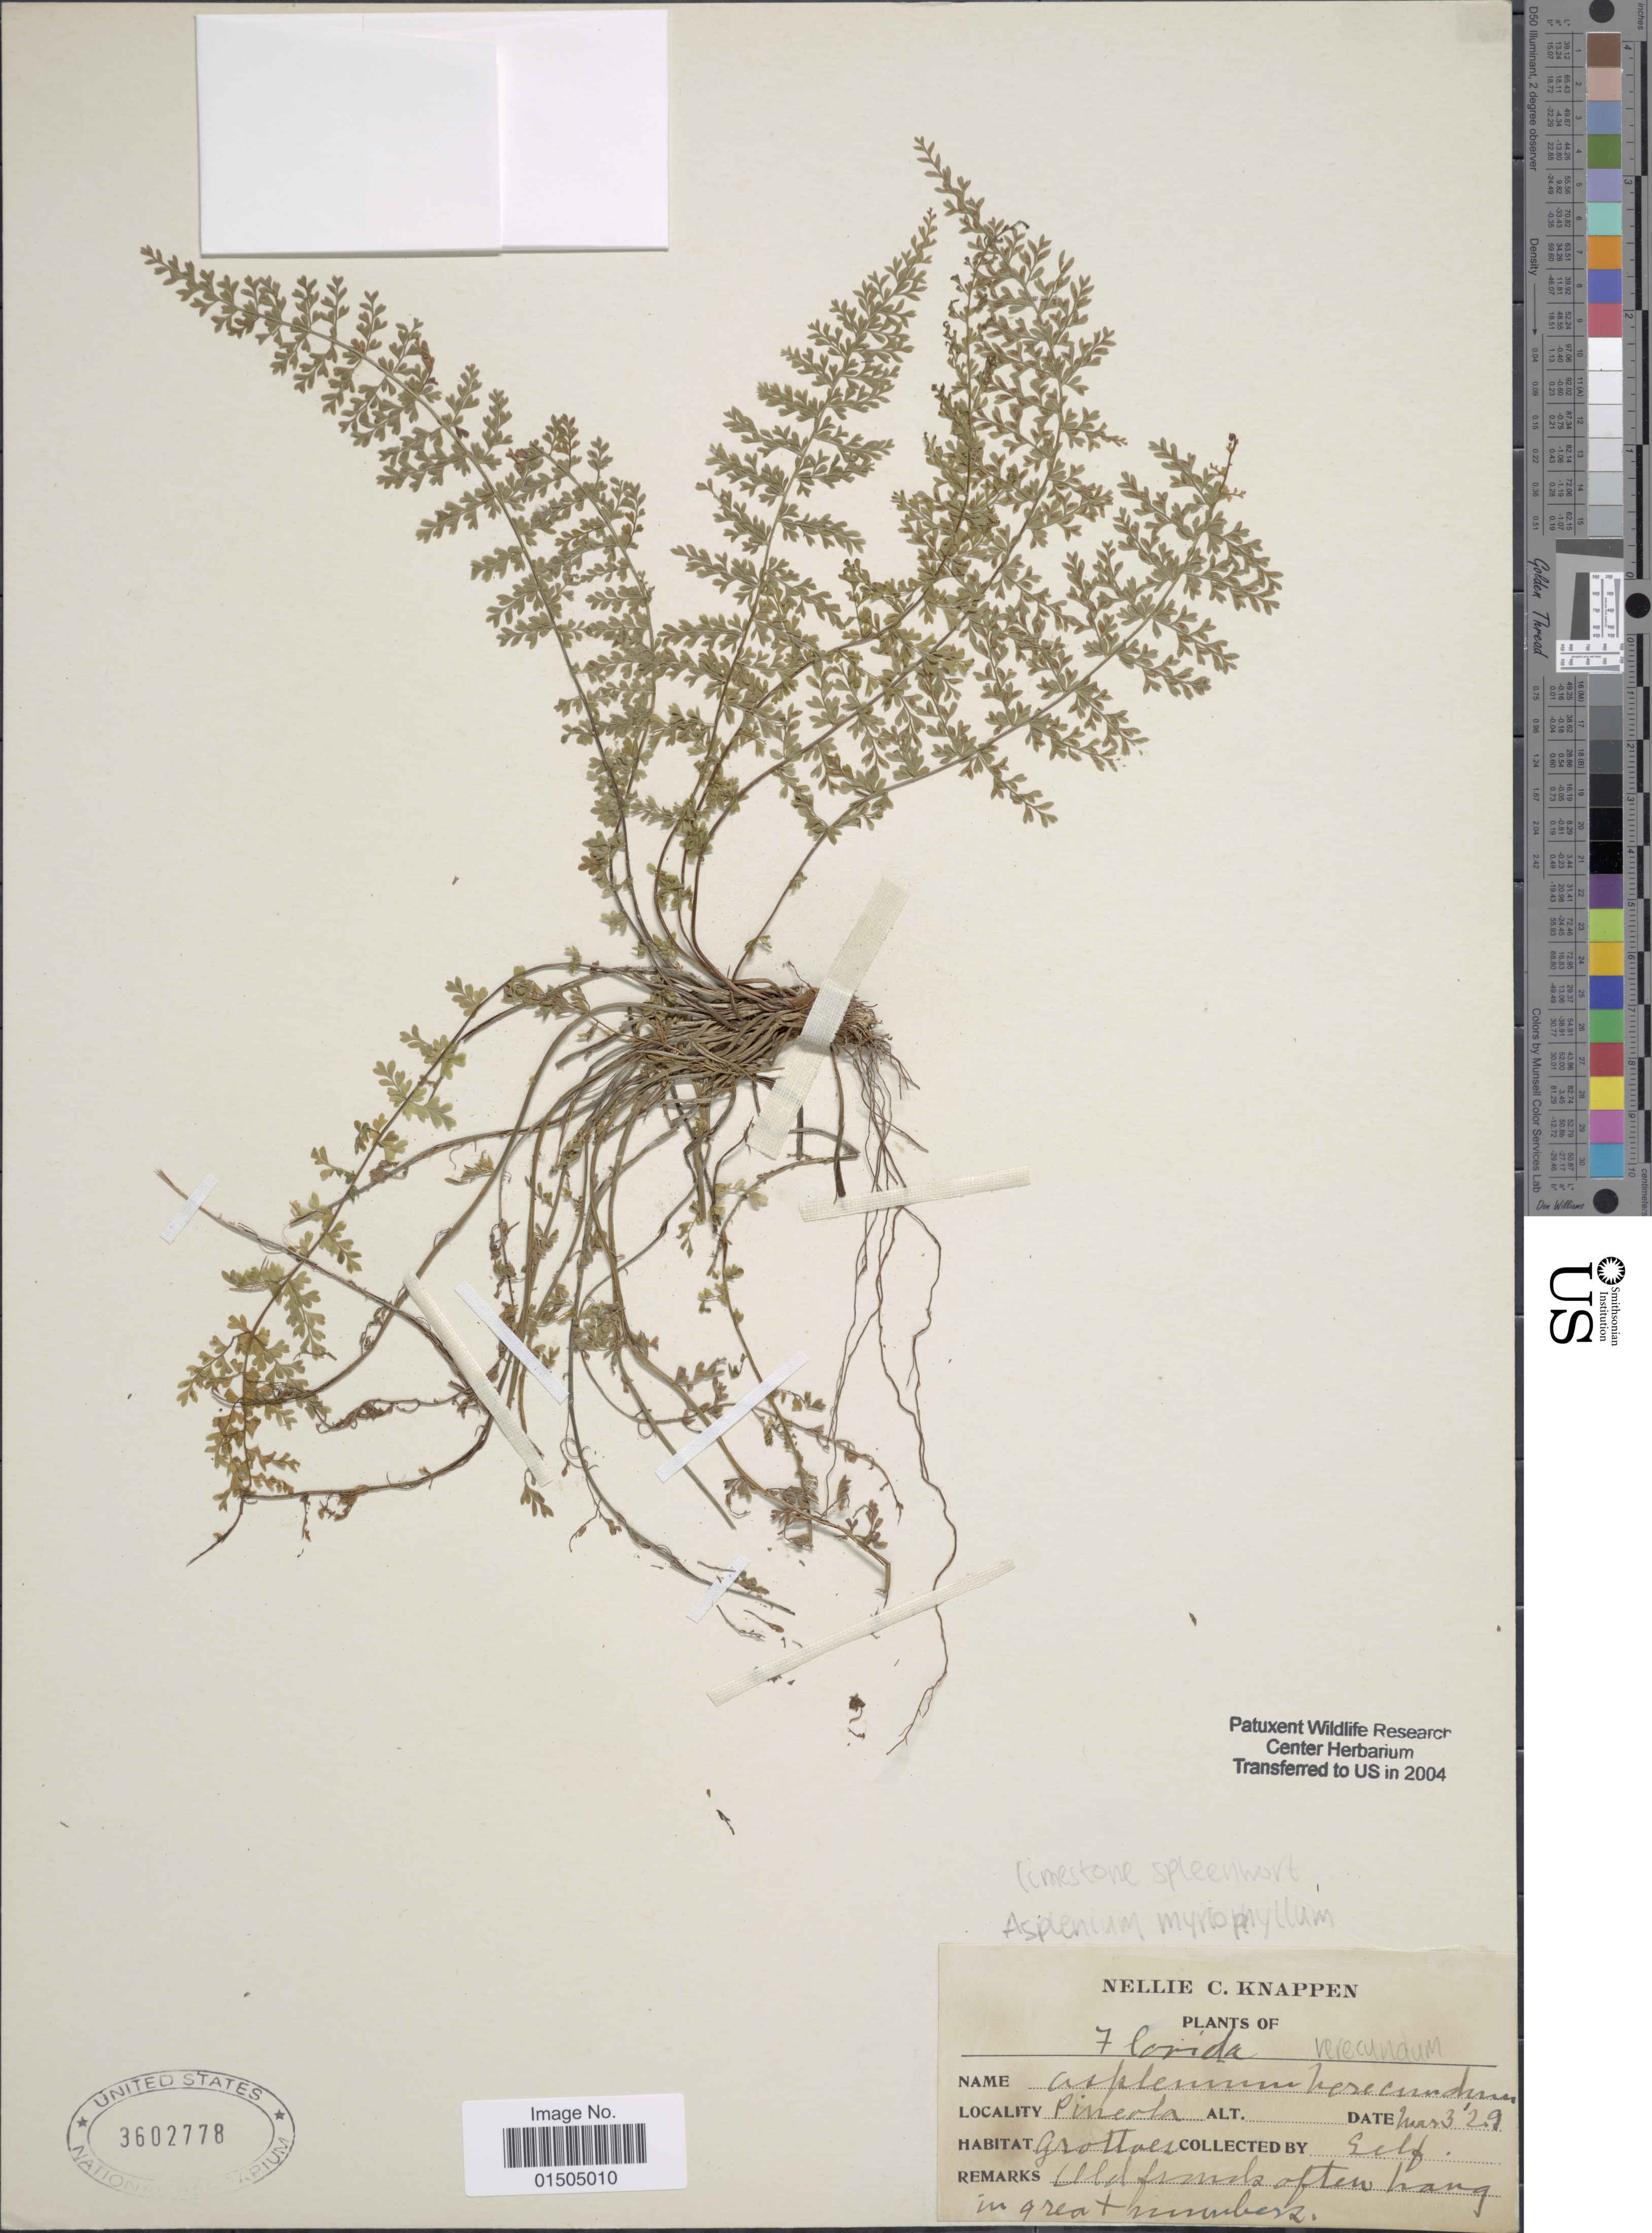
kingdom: Plantae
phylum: Tracheophyta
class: Polypodiopsida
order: Polypodiales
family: Aspleniaceae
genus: Asplenium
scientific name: Asplenium verecundum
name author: Chapm.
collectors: N. Knappen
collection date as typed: Transcribed d/m/y: 3/3/29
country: United States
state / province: Florida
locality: Pineola. Grottoes.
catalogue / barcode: US 3602778